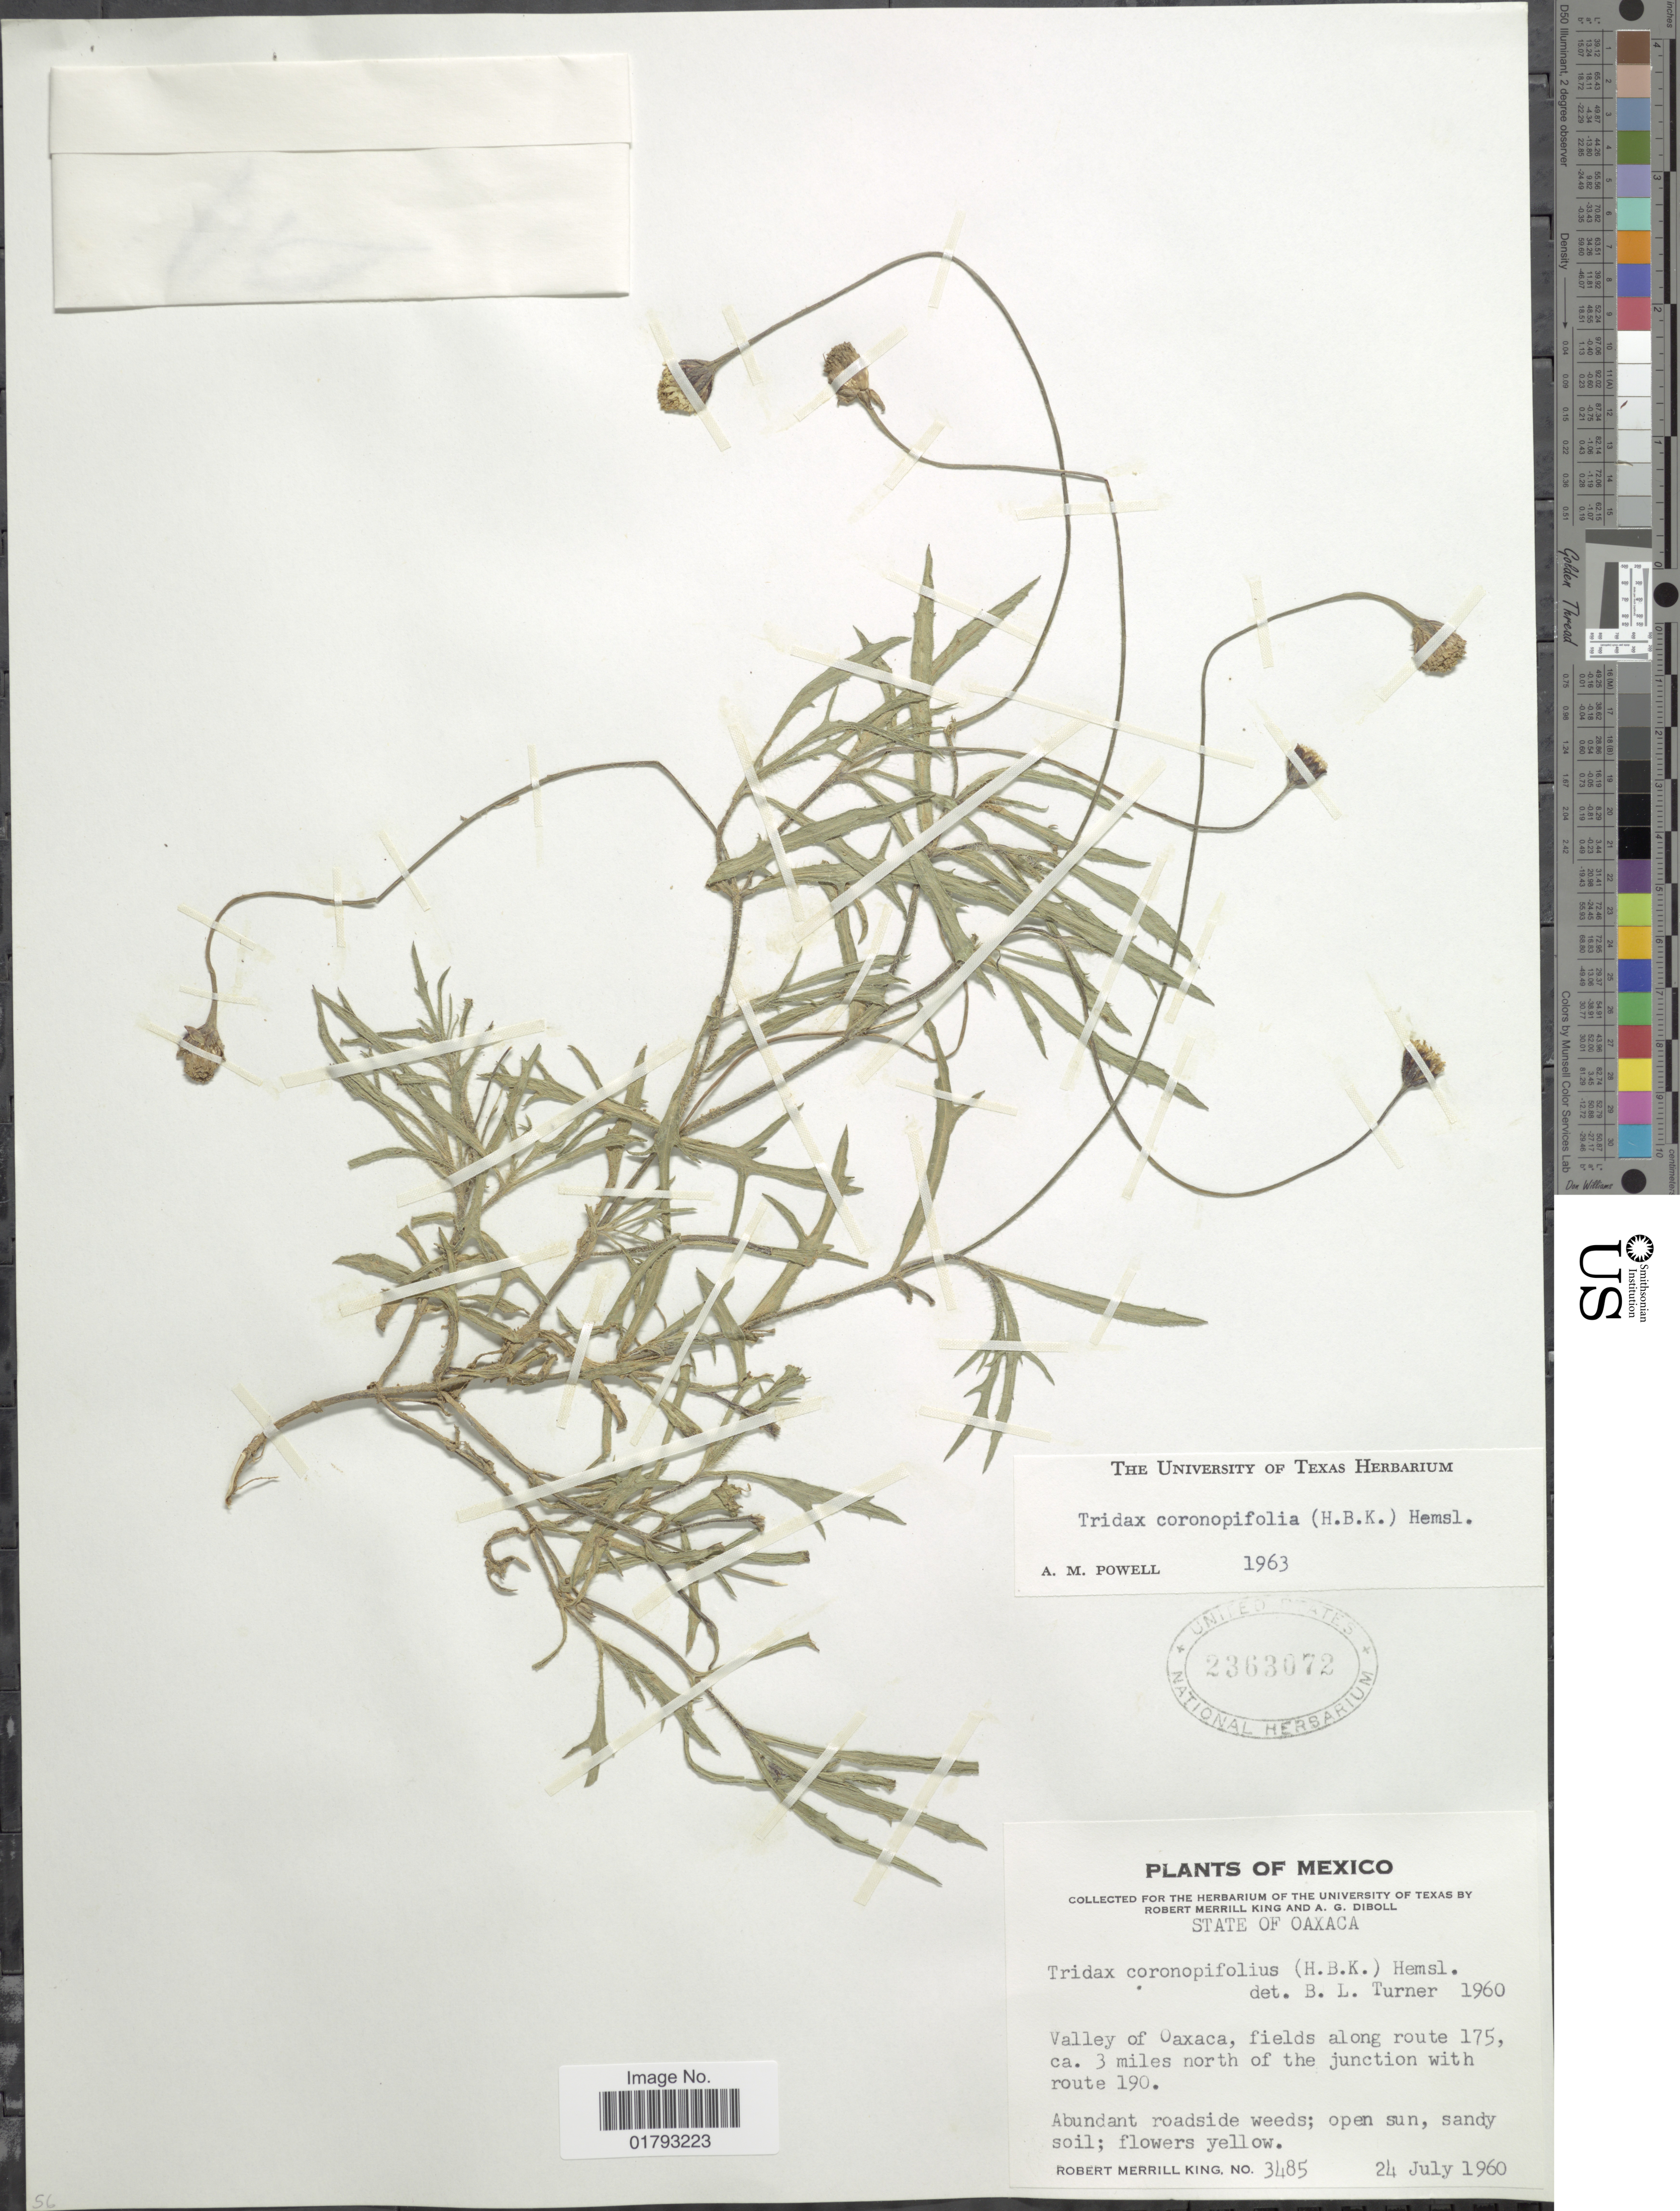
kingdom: Plantae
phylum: Tracheophyta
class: Magnoliopsida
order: Asterales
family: Asteraceae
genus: Tridax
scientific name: Tridax coronopifolia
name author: (Kunth) Hemsl.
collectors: R. M. King & A. Diboll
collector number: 3485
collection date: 1960-07-24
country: Mexico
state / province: Oaxaca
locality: State of Oaxaca. Valley of Oaxaca, fields along route 175, ca. 3 miles north of the junction with route 190.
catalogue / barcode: US 2363072